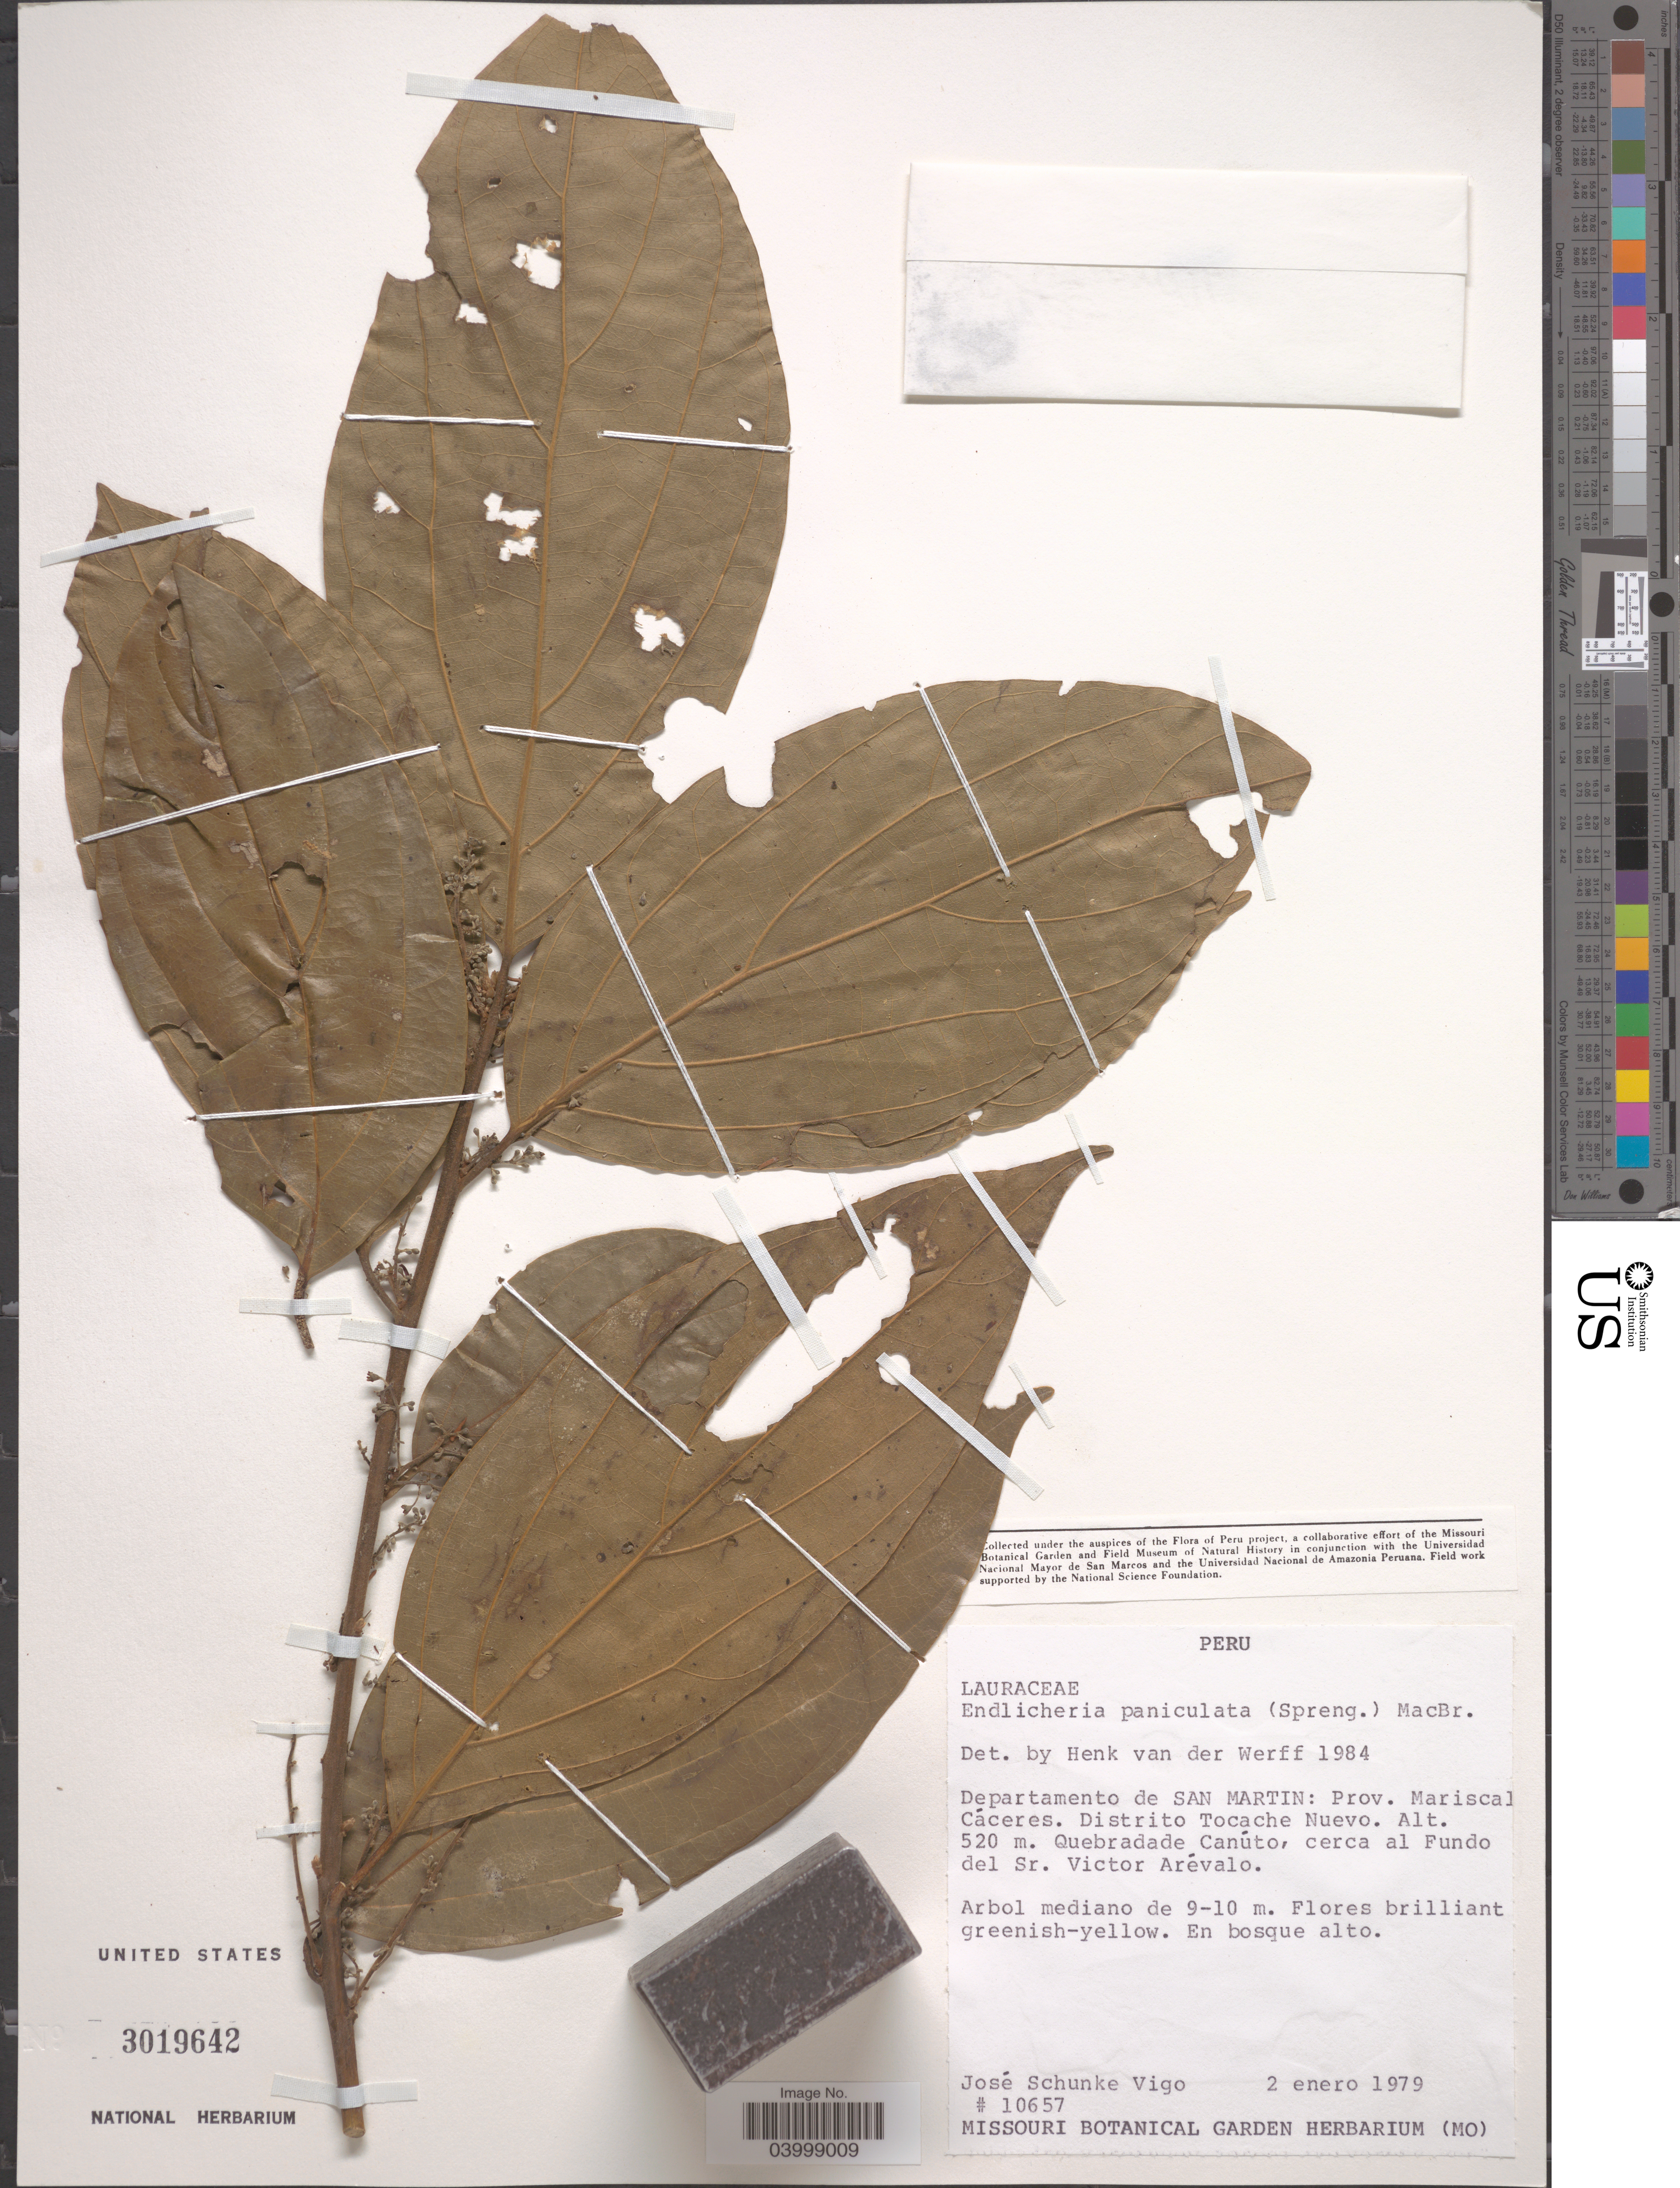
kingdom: Plantae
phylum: Tracheophyta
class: Magnoliopsida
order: Laurales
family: Lauraceae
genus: Endlicheria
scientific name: Endlicheria paniculata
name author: (Spreng.) J.F. Macbr.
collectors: J. Schunke Vigo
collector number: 10657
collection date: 1979-01-02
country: Peru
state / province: San Martín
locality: Departamento de San Martin: Prov. Mariscal Cáceres. Distrito Tocache Nuevo. Quebrada Canúto, cerca al Fundo del St. Victor Arévalo.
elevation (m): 520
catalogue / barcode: US 3019642